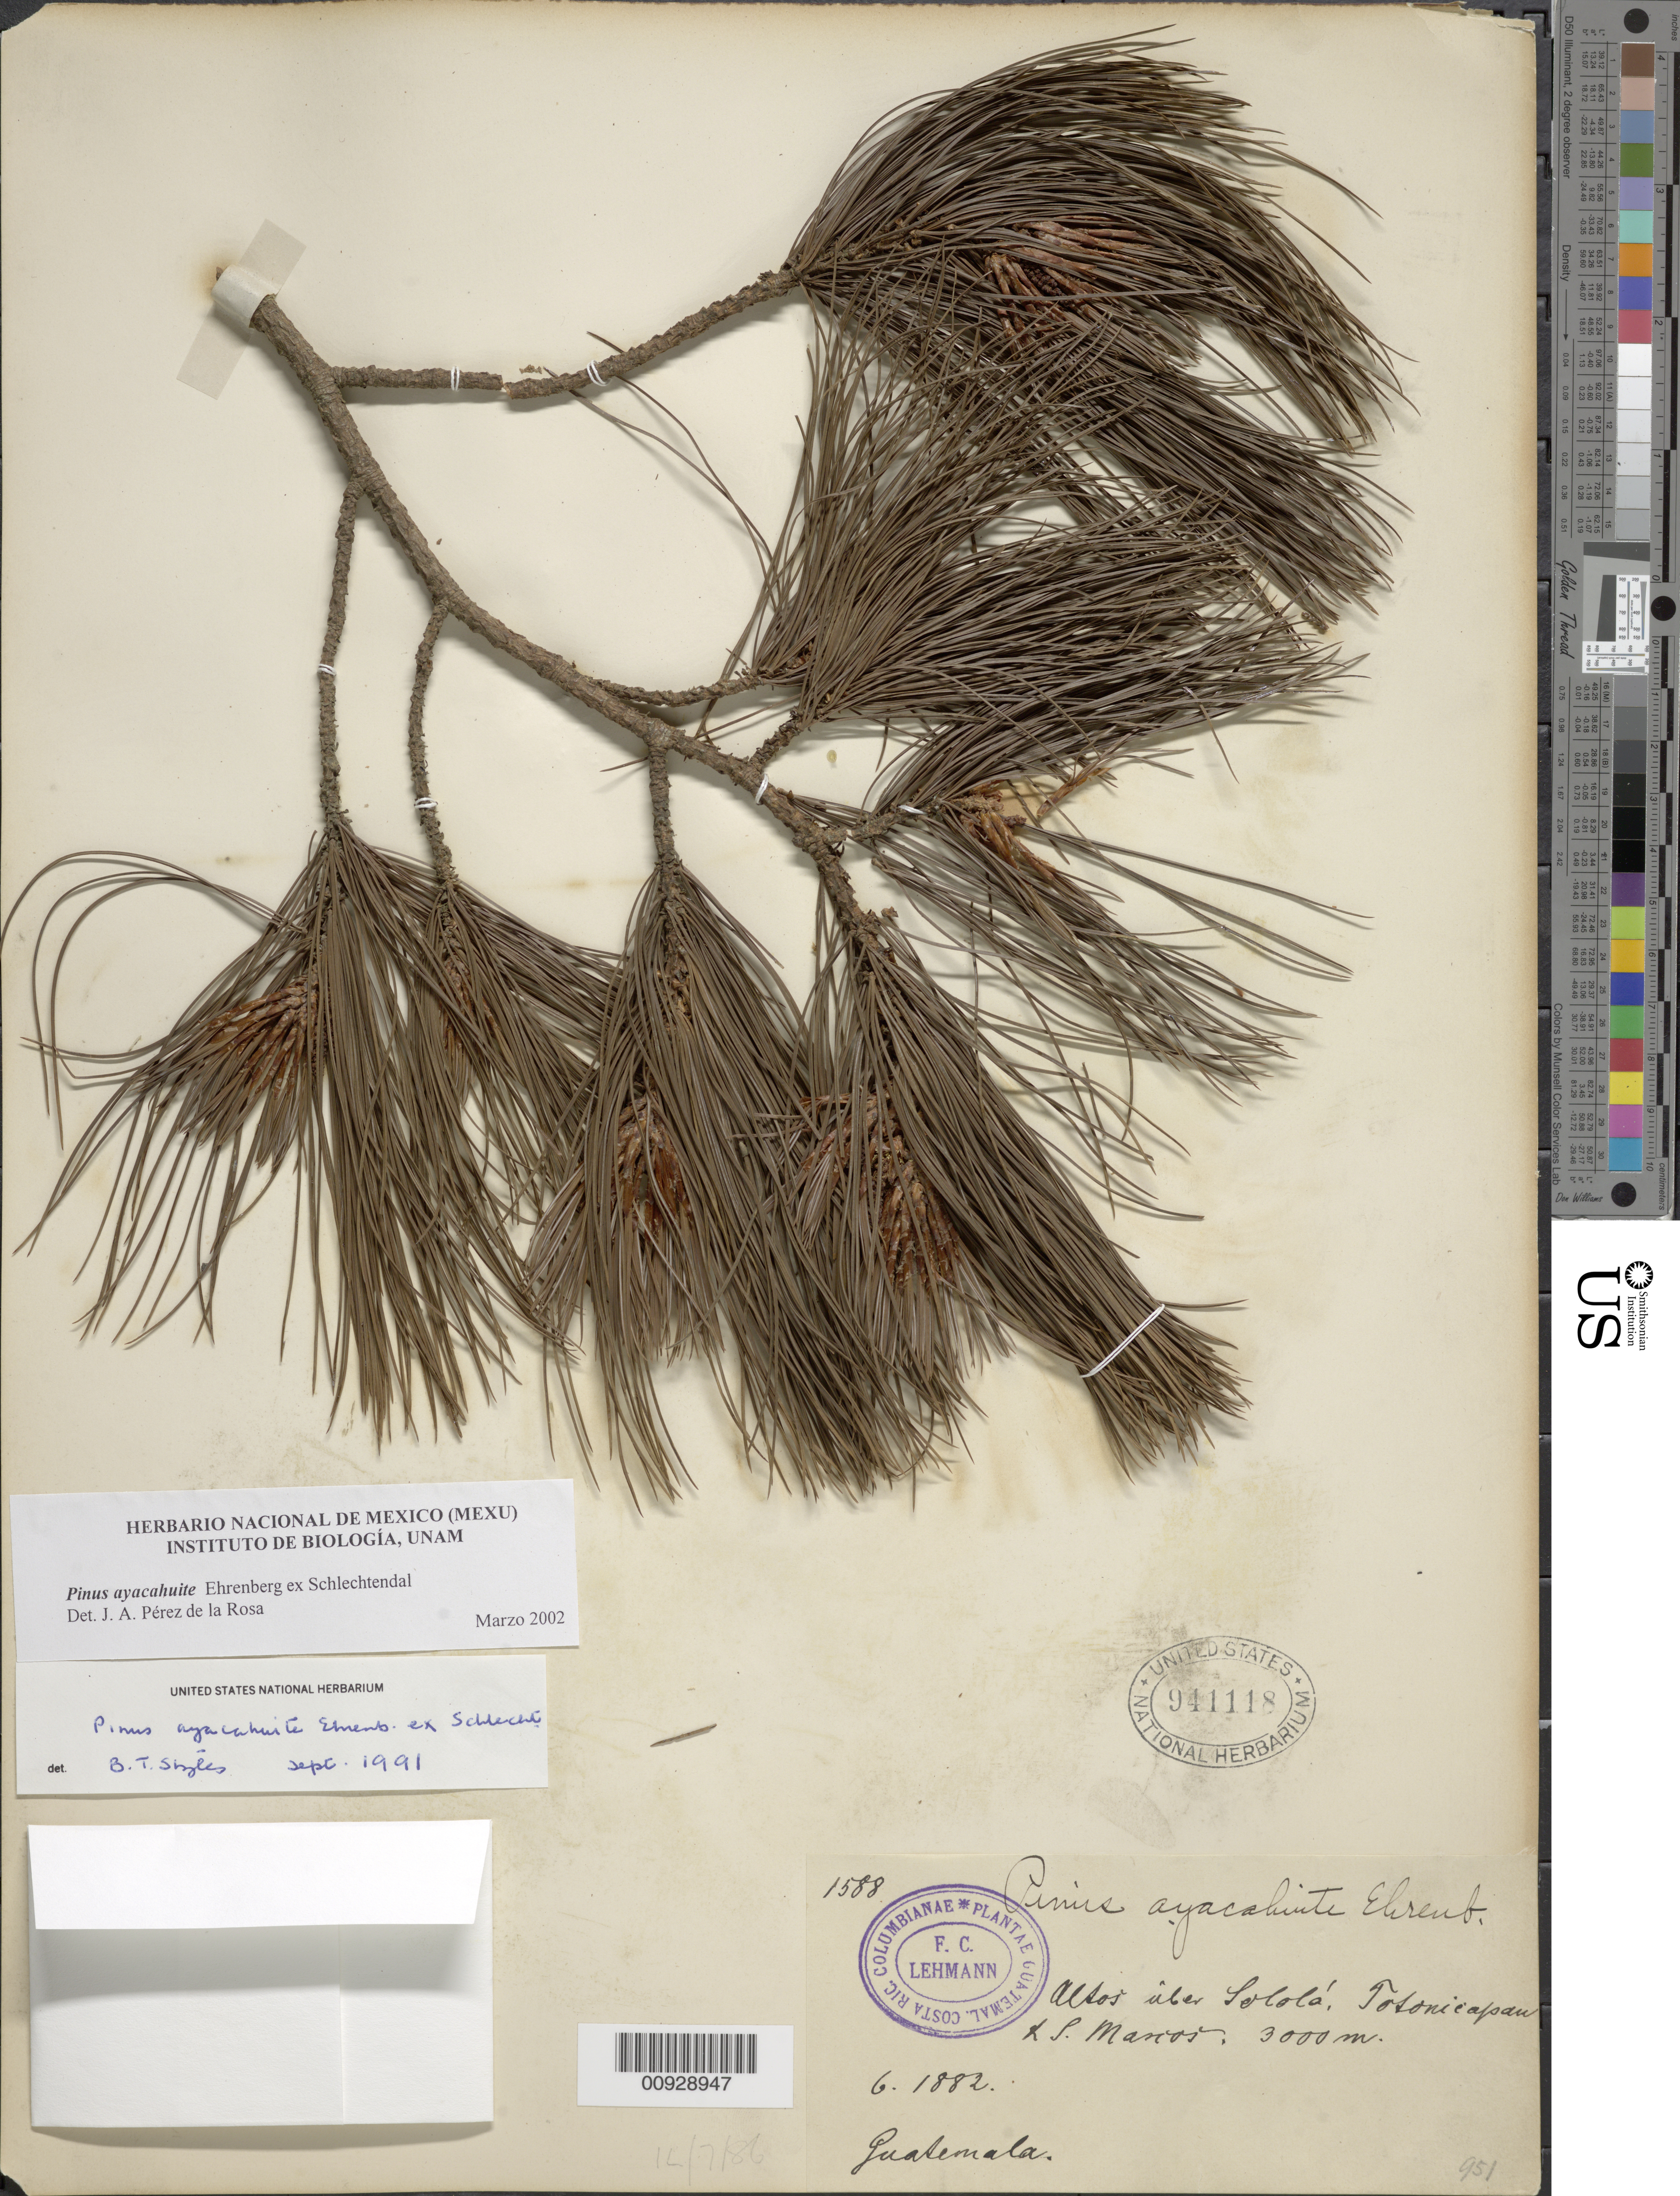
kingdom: Plantae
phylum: Tracheophyta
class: Pinopsida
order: Pinales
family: Pinaceae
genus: Pinus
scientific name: Pinus ayacahuite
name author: Ehrenb. ex Schltdl.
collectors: F. C. Lehmann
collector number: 1588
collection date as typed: Jun 1882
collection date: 1882-06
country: Guatemala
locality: Altos über Sololá, Totonicapan x S. Marios.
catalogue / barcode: US 941118